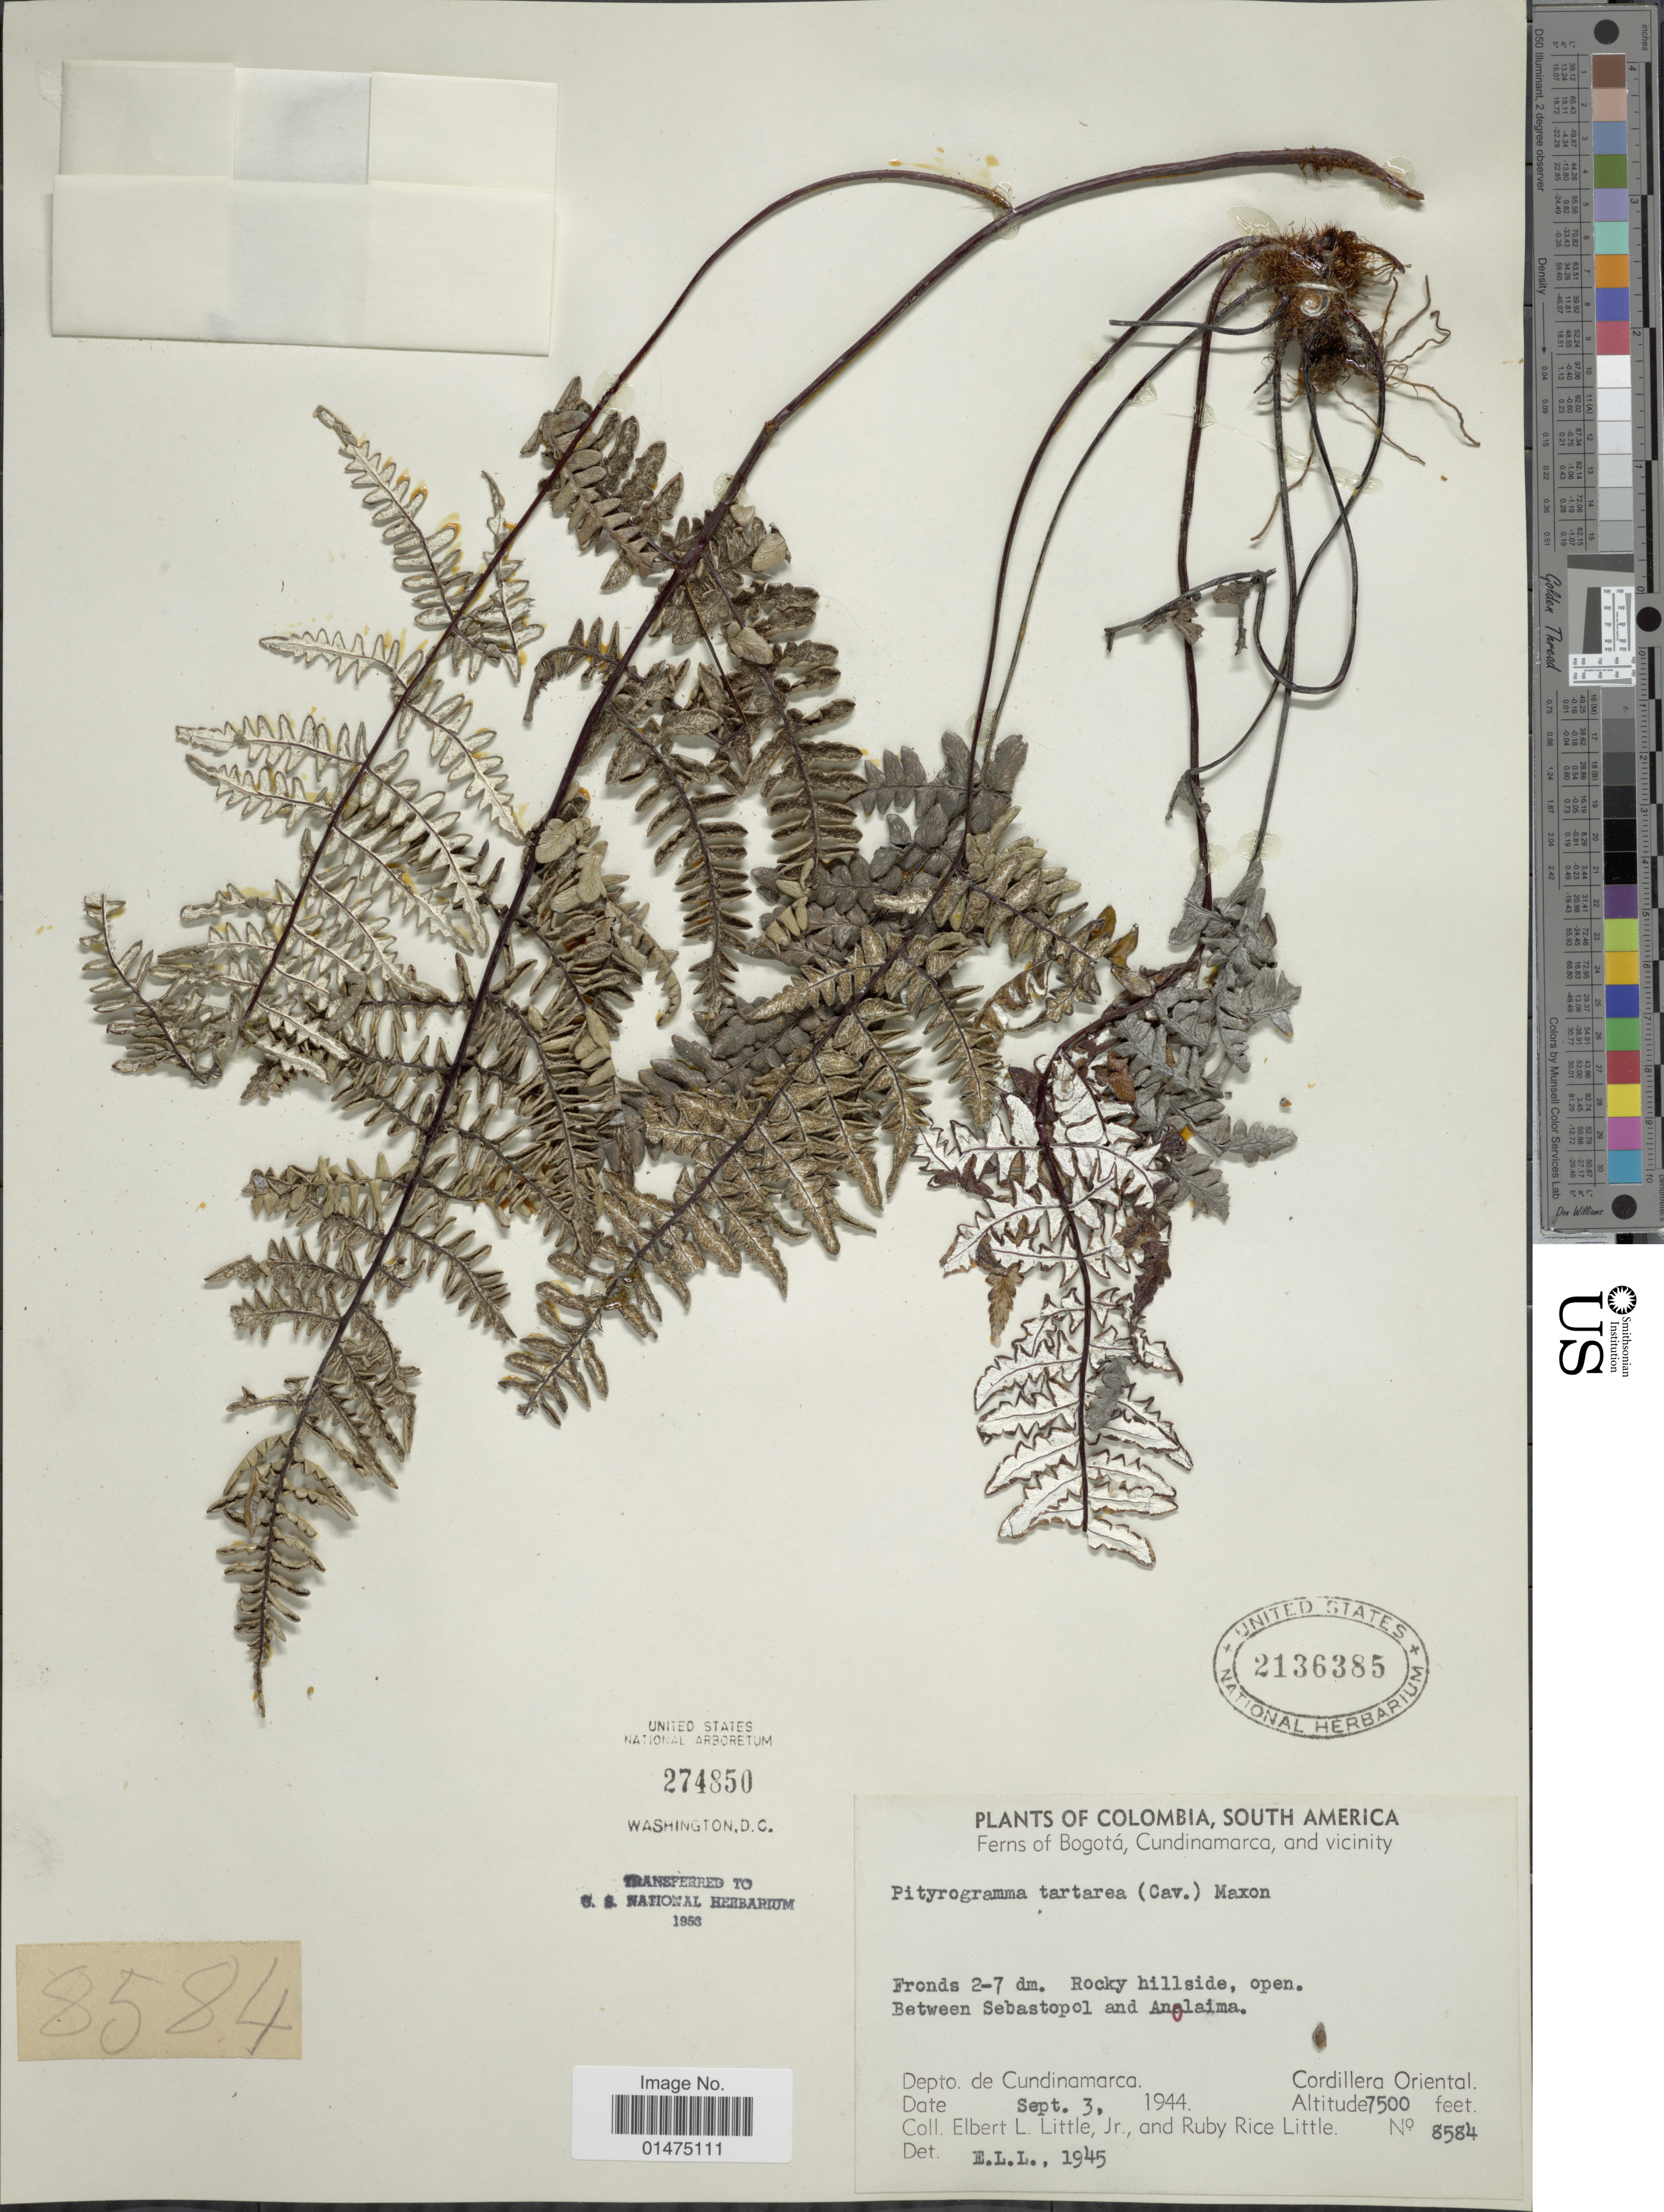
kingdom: Plantae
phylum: Tracheophyta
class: Polypodiopsida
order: Polypodiales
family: Pteridaceae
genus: Pityrogramma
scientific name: Pityrogramma tartarea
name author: (Cav.) Maxon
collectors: E. L. Little & R. R. Little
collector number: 8584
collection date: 1944-09-03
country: Colombia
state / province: Cundinamarca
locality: Cordillera Oriental, Between Sebastopol and Anolaima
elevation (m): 2286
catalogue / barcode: US 2136385